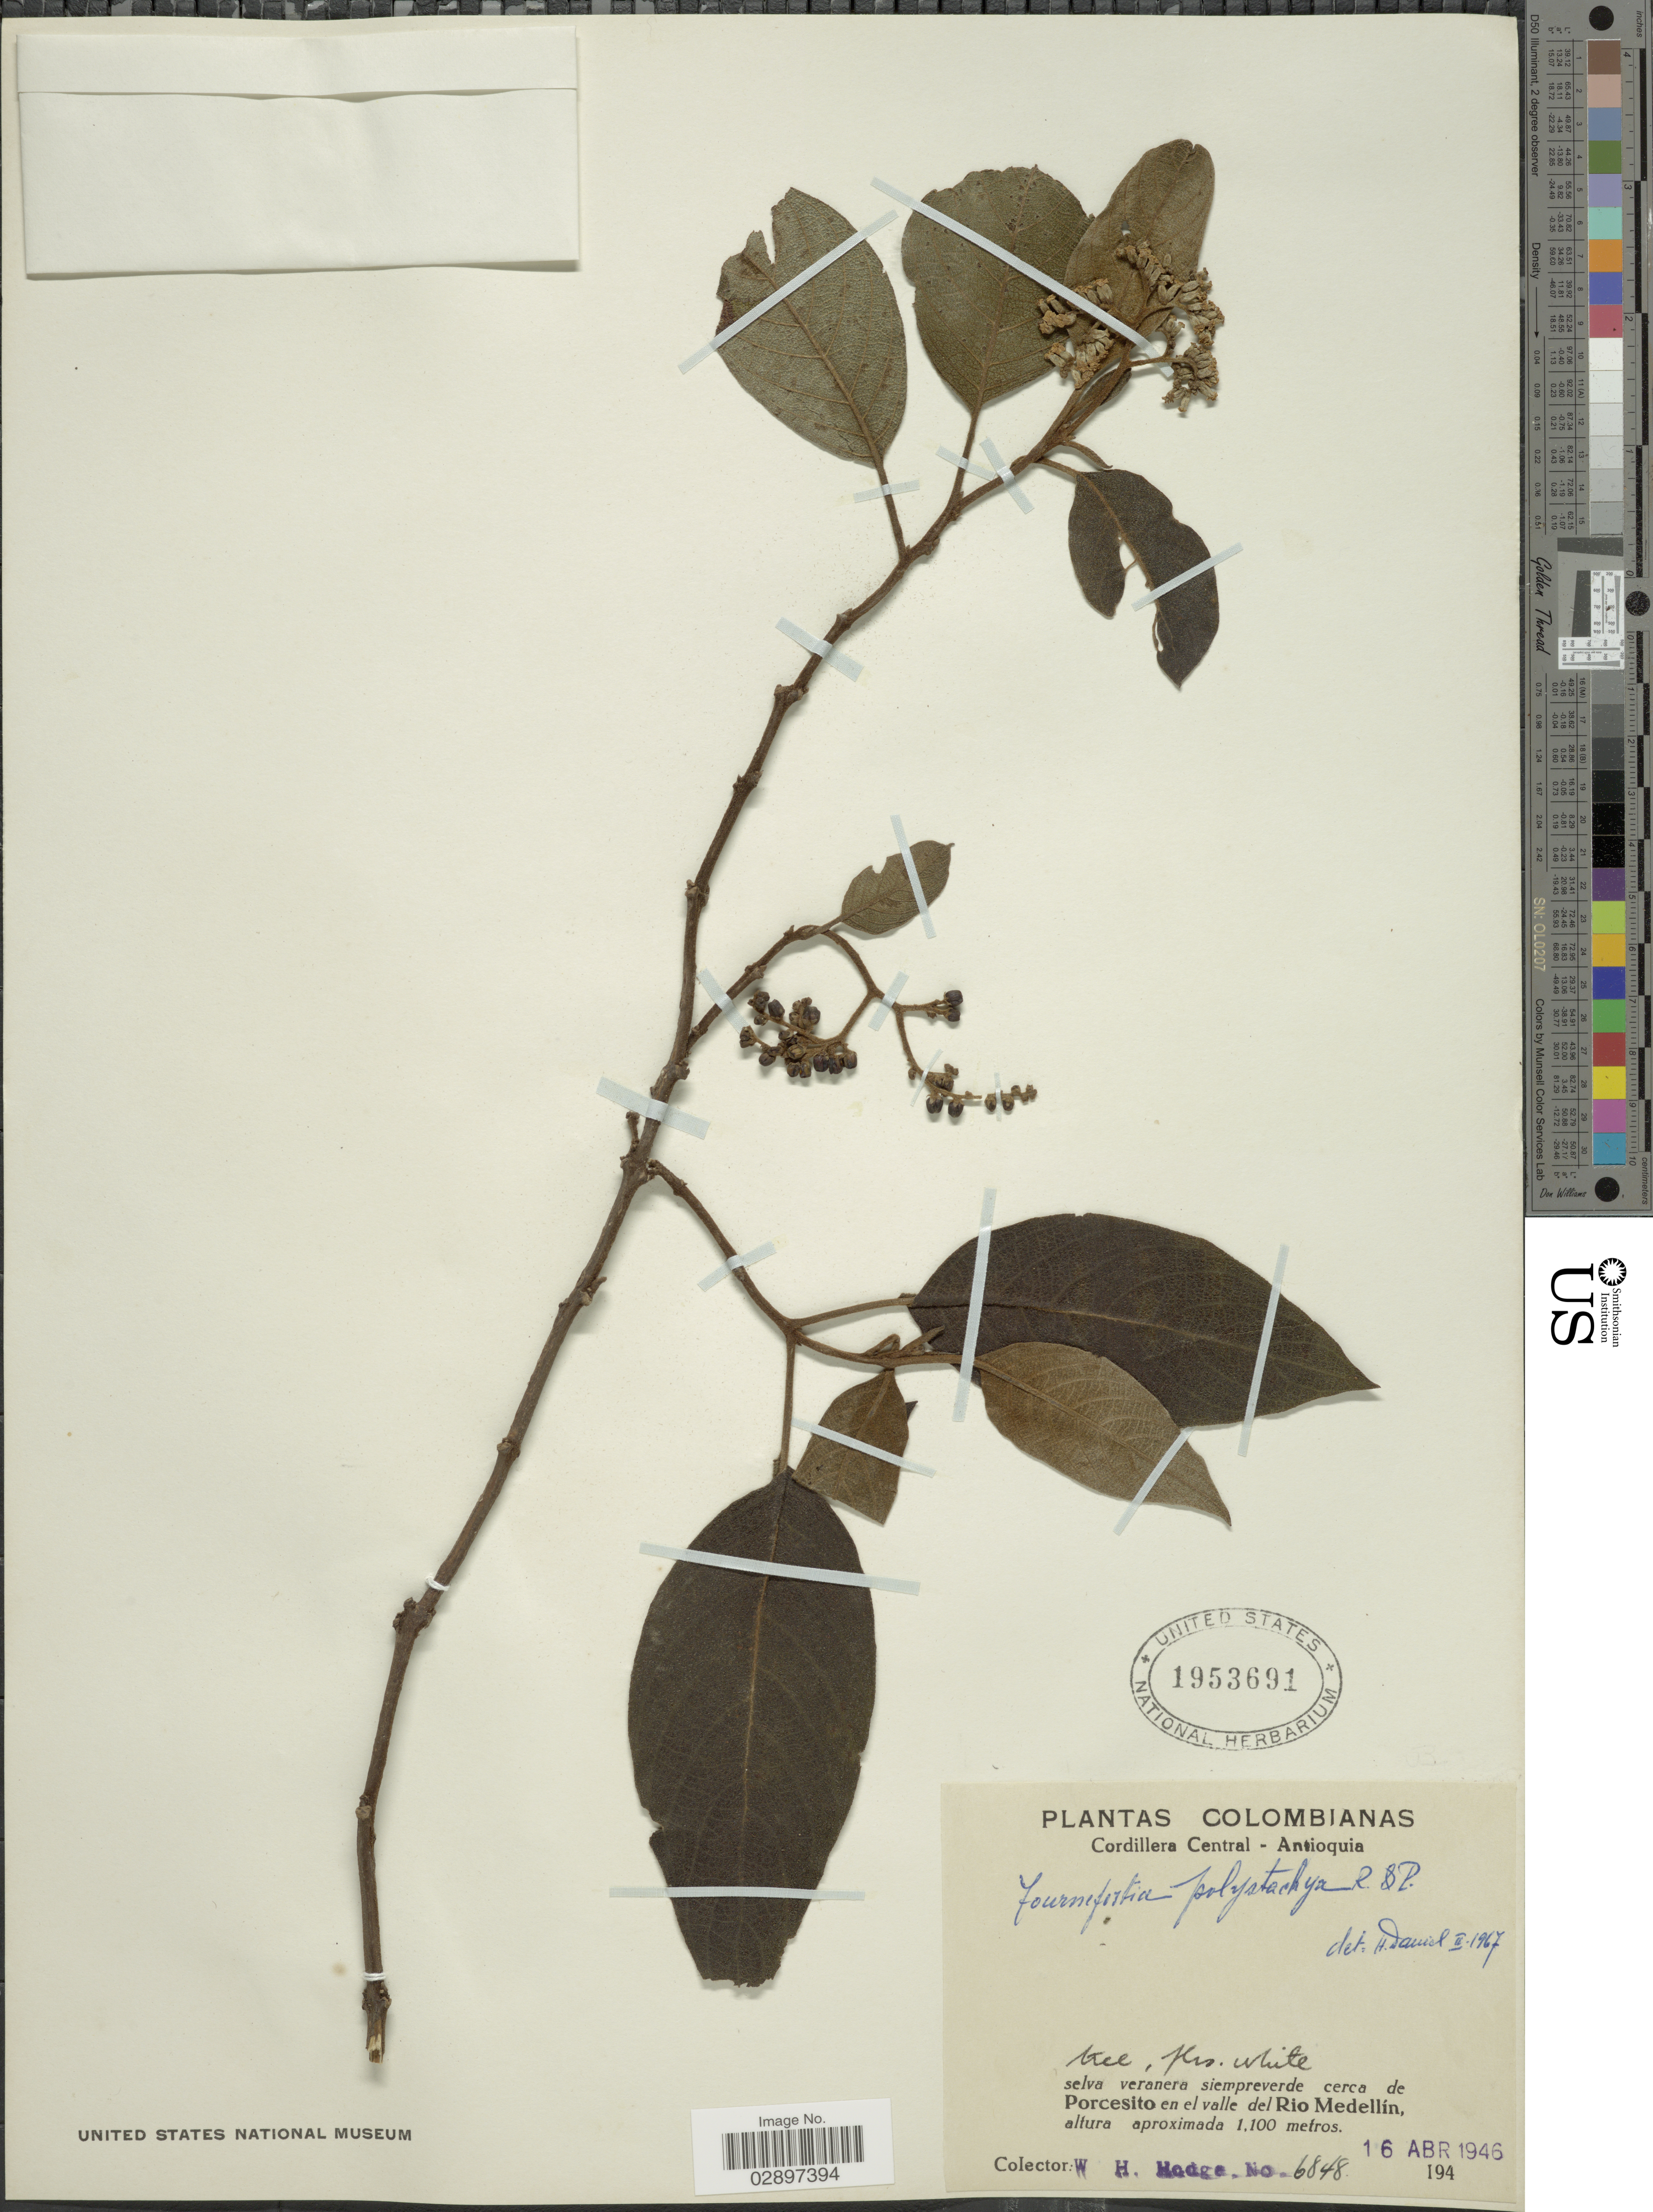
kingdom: Plantae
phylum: Tracheophyta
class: Magnoliopsida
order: Boraginales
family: Heliotropiaceae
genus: Tournefortia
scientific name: Tournefortia polystachya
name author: Ruiz & Pav.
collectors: W. Hodge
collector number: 6848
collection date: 1946-04-16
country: Colombia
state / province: Antioquia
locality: Selva varanera siempreverde cerca de Porcesito en el valle del Rio Medellín. Cordillera Central - Antioquia.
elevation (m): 1100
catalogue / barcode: US 1953691